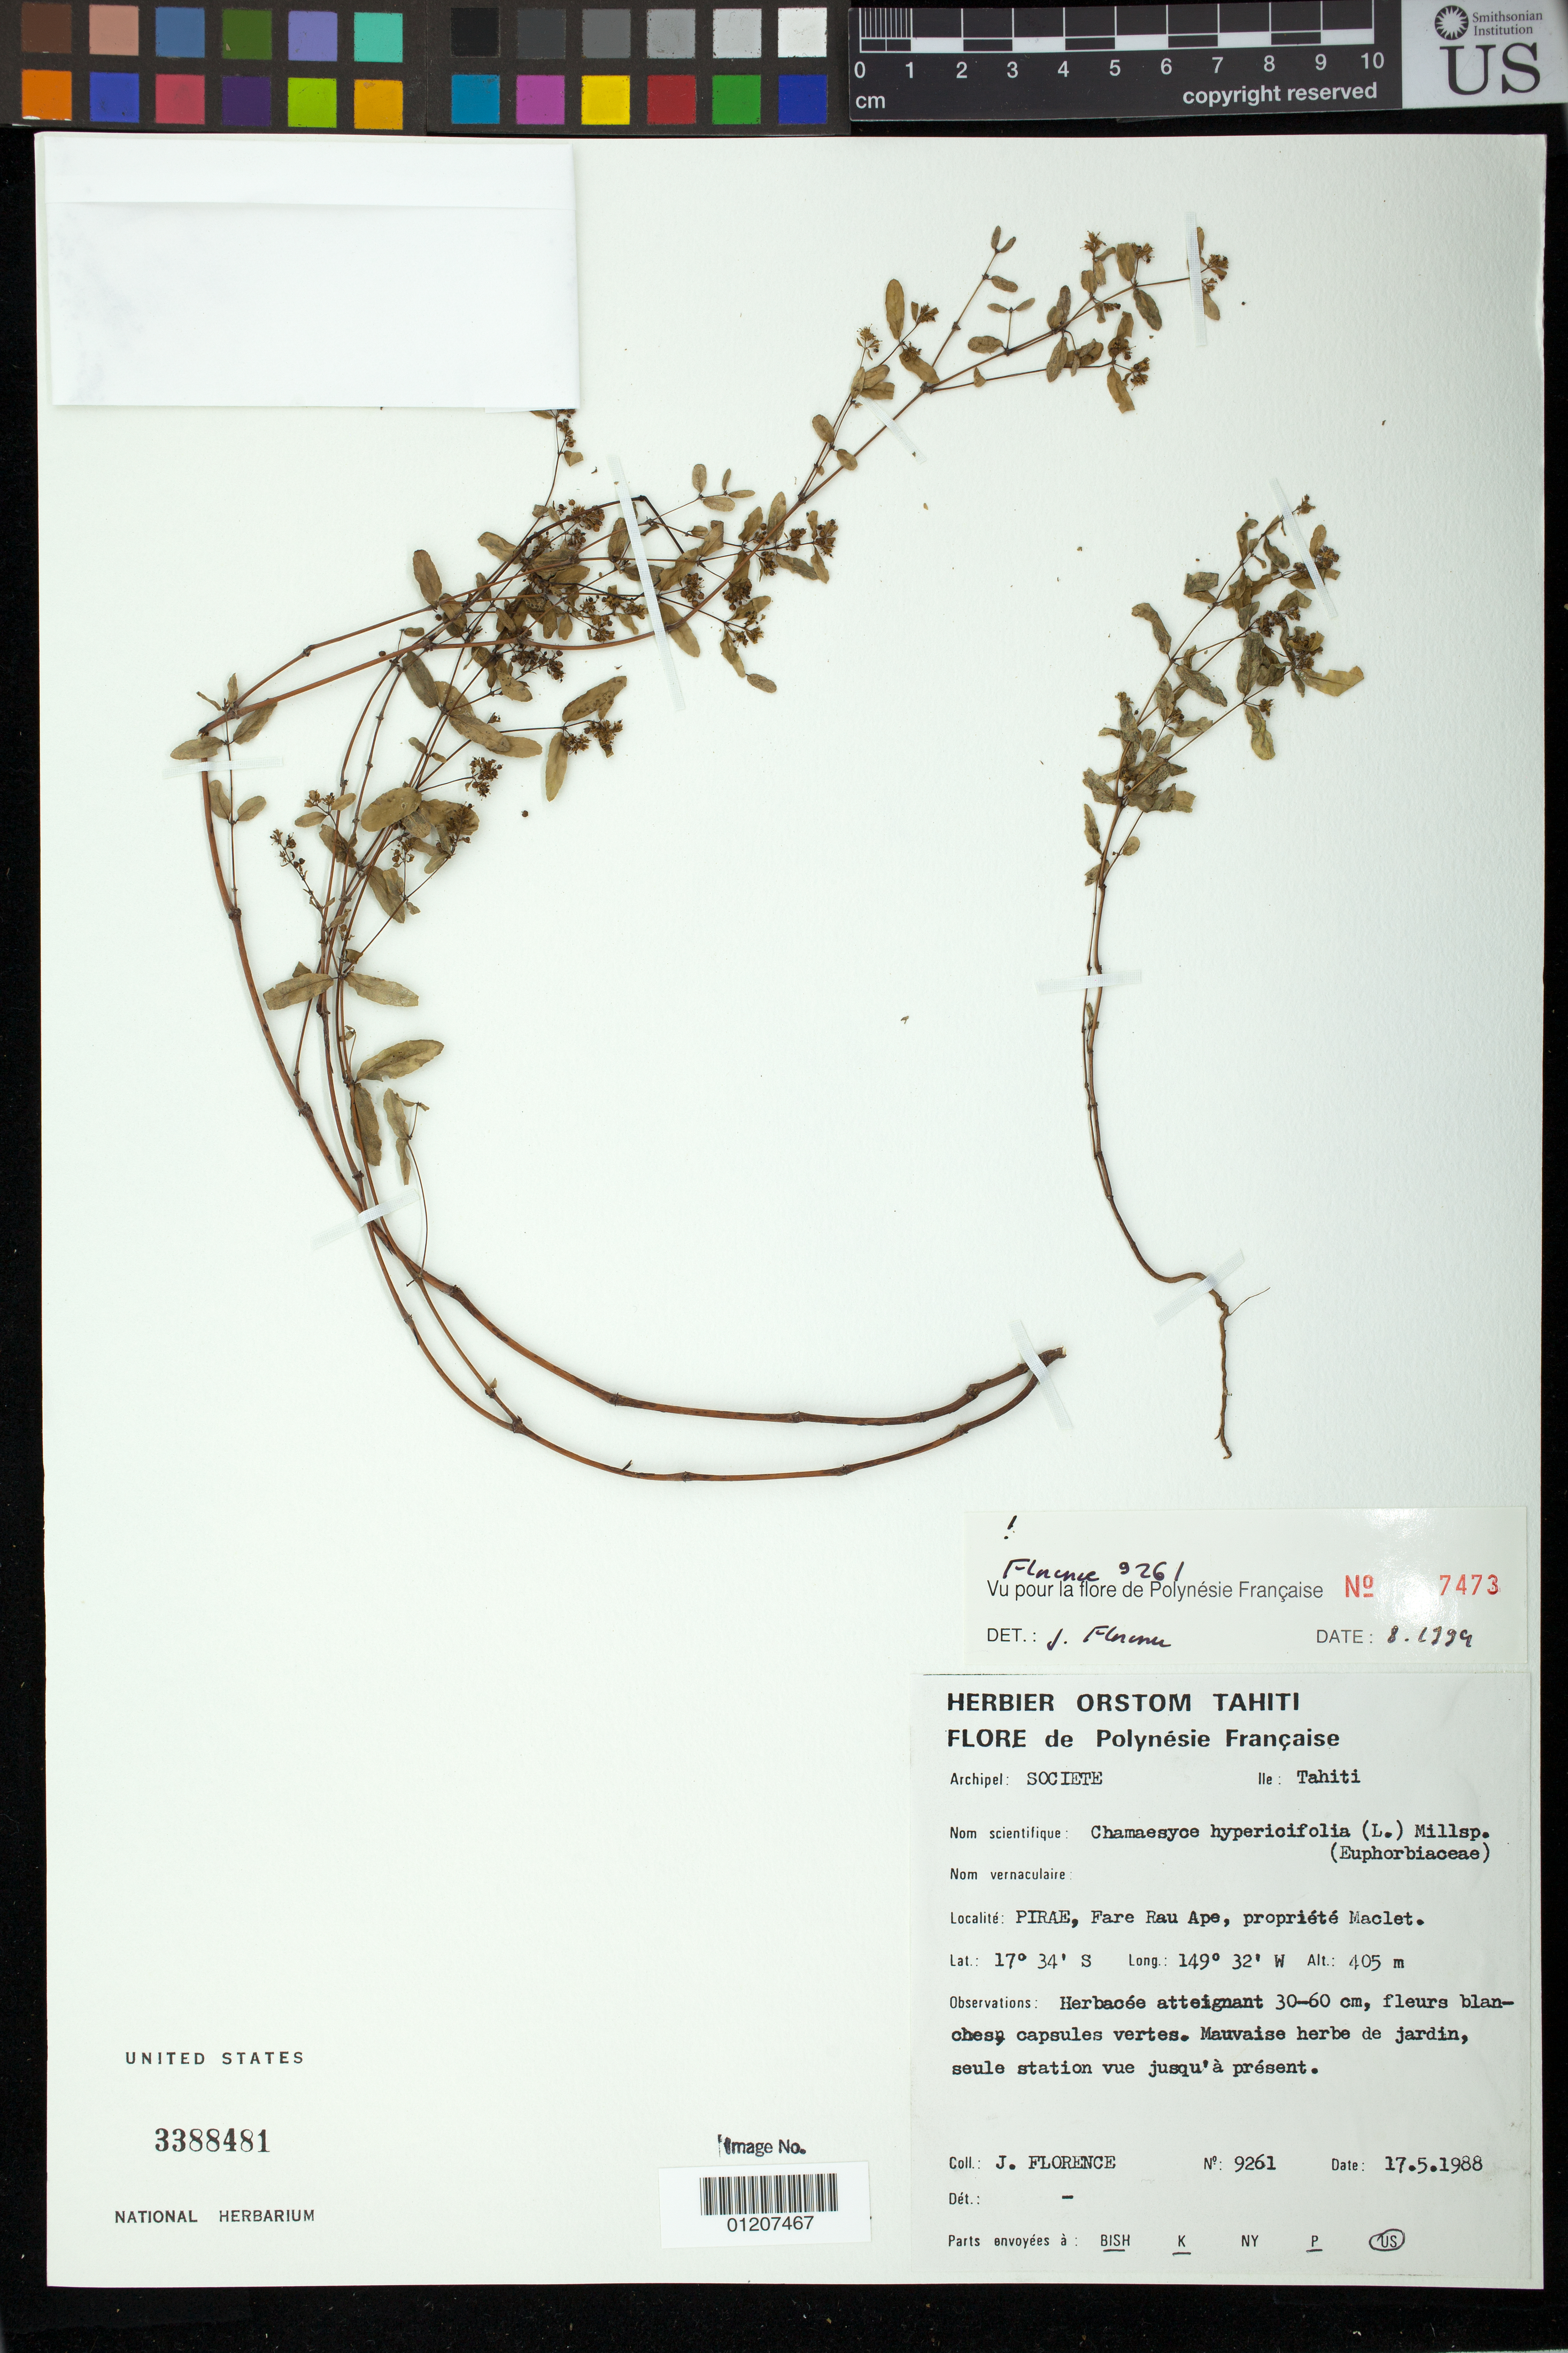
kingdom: Plantae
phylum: Tracheophyta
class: Magnoliopsida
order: Malpighiales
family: Euphorbiaceae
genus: Euphorbia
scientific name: Euphorbia hypericifolia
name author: L.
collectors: J. Florence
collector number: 9261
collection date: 1988-05-17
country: French Polynesia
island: Tahiti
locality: Pirae, Fare Rau Ape, propriètè Maclet.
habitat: Jardin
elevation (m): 405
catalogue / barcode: US 3388481